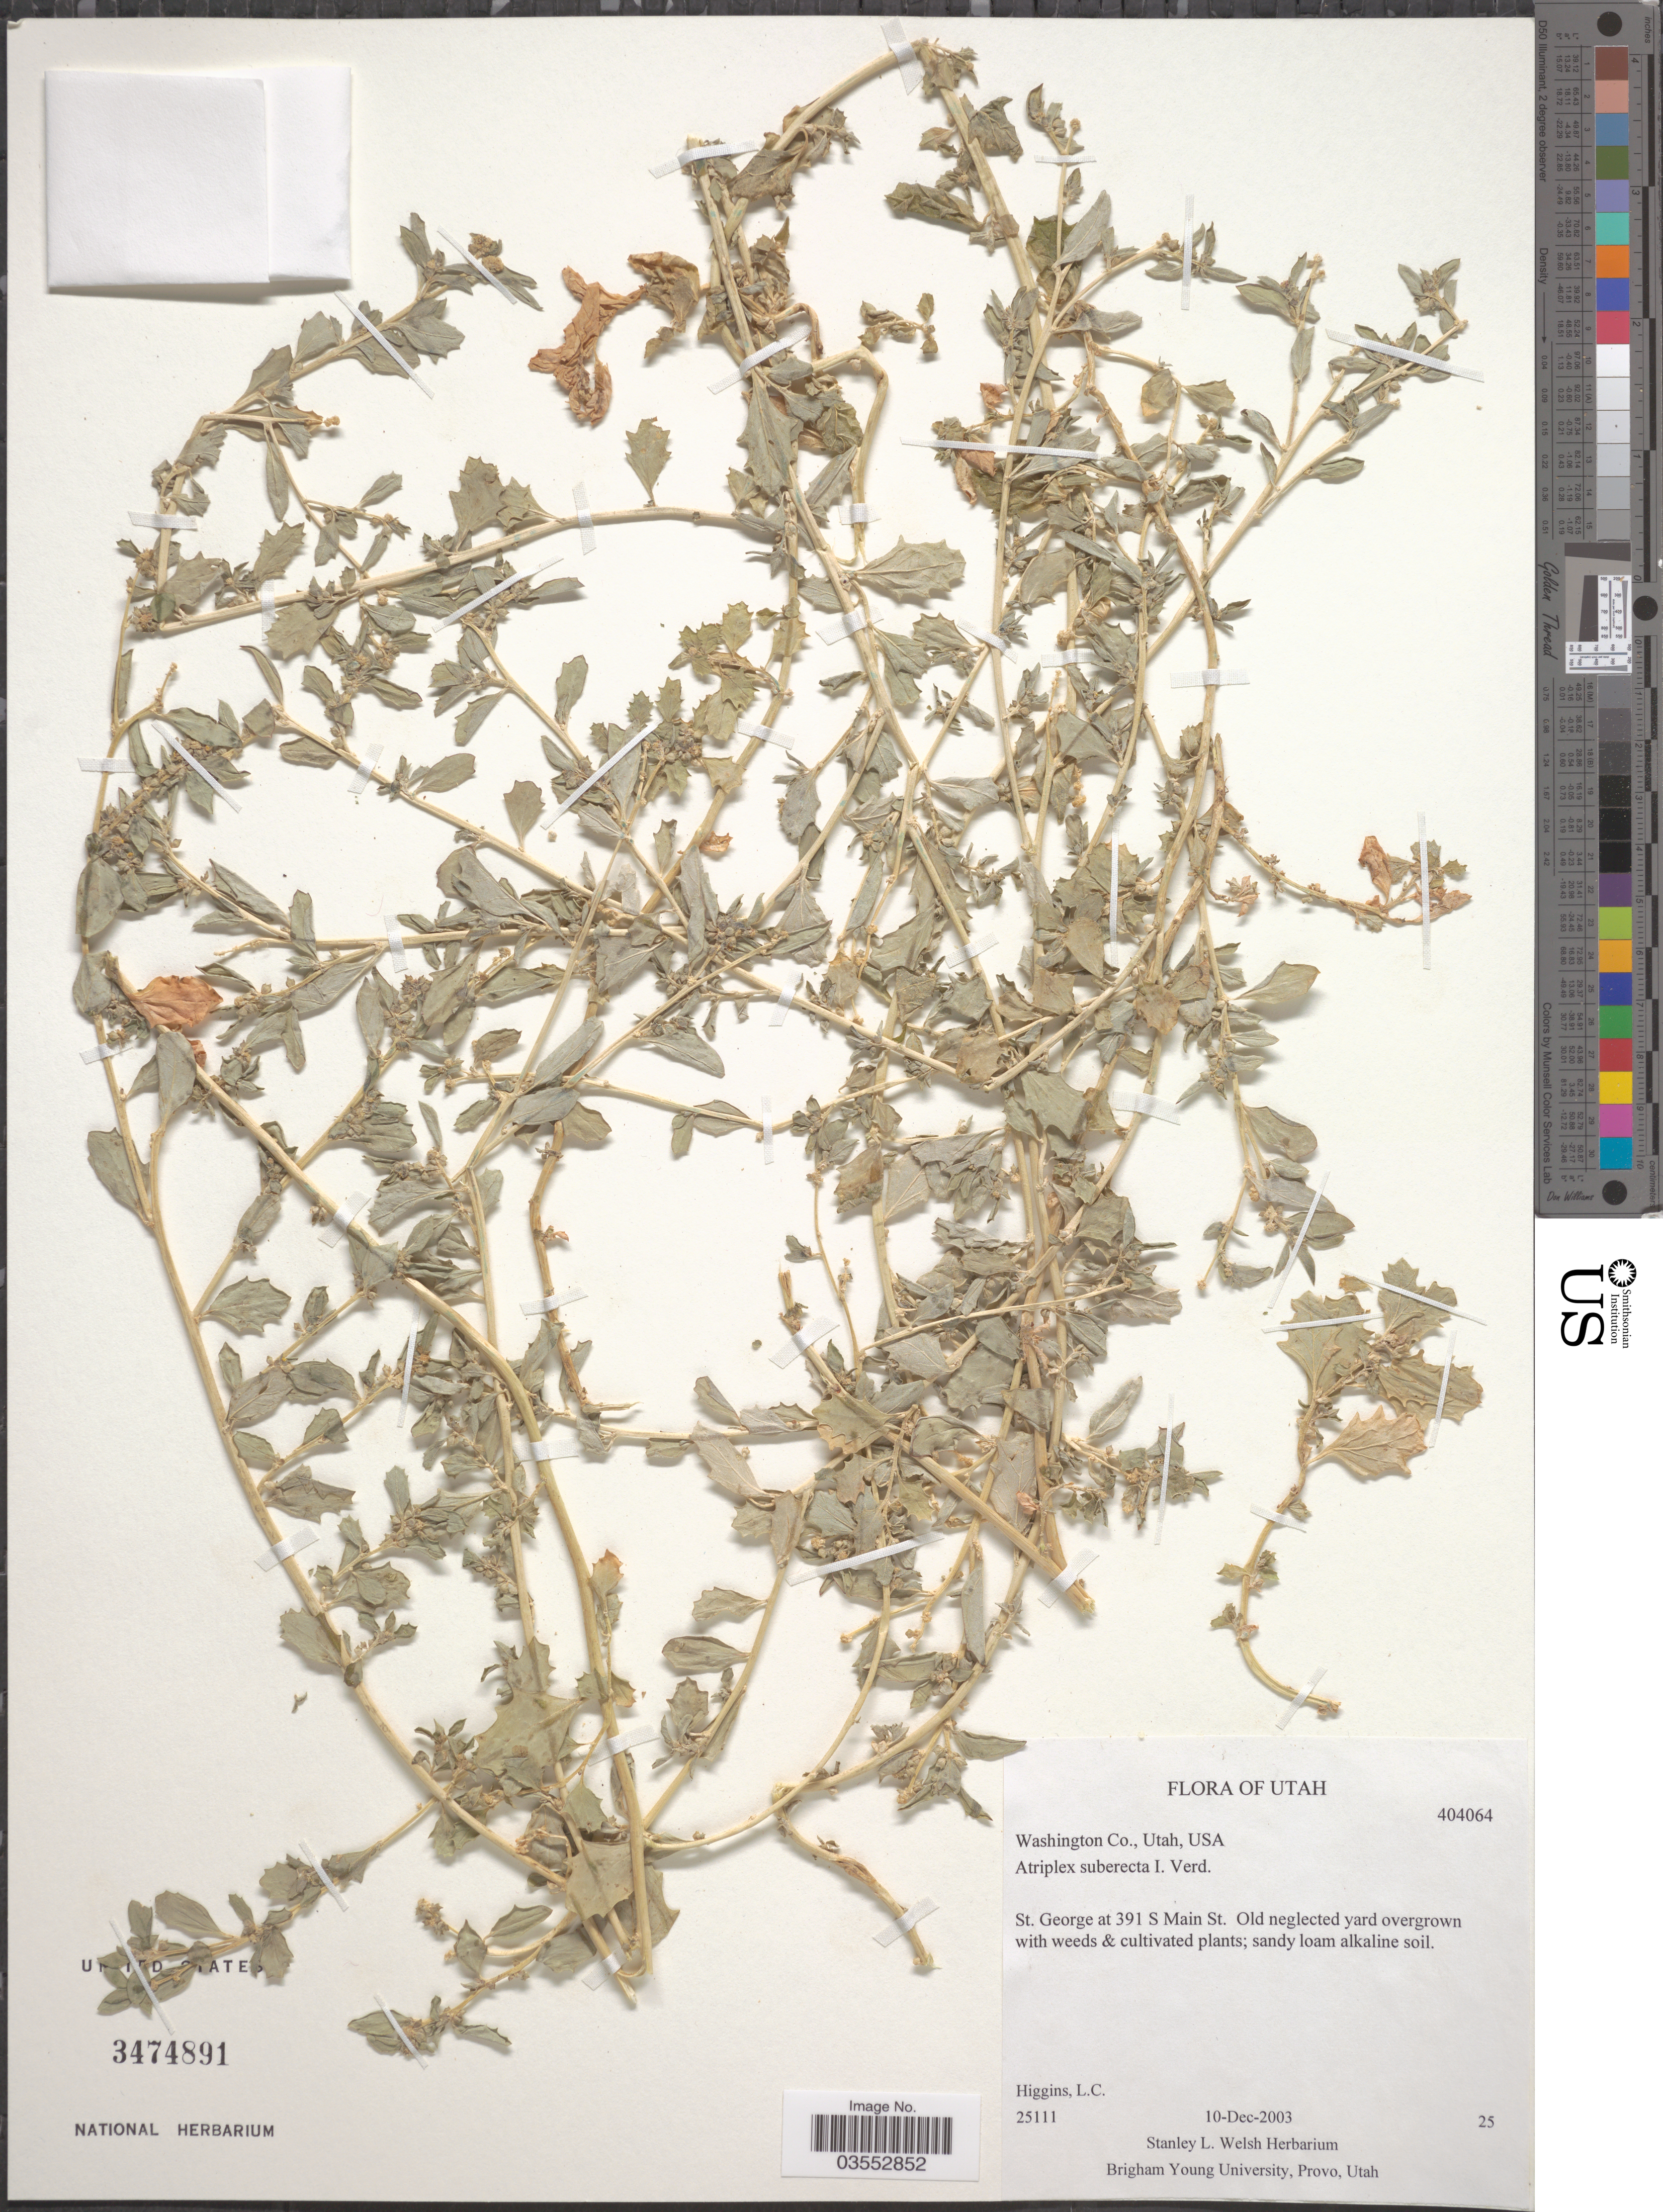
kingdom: Plantae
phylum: Tracheophyta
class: Magnoliopsida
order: Caryophyllales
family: Amaranthaceae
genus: Atriplex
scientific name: Atriplex suberecta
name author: Verd.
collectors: L. Higgins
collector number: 25111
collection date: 2003-12-10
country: United States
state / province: Utah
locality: St. George at 391 S Main St.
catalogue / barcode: US 3474891